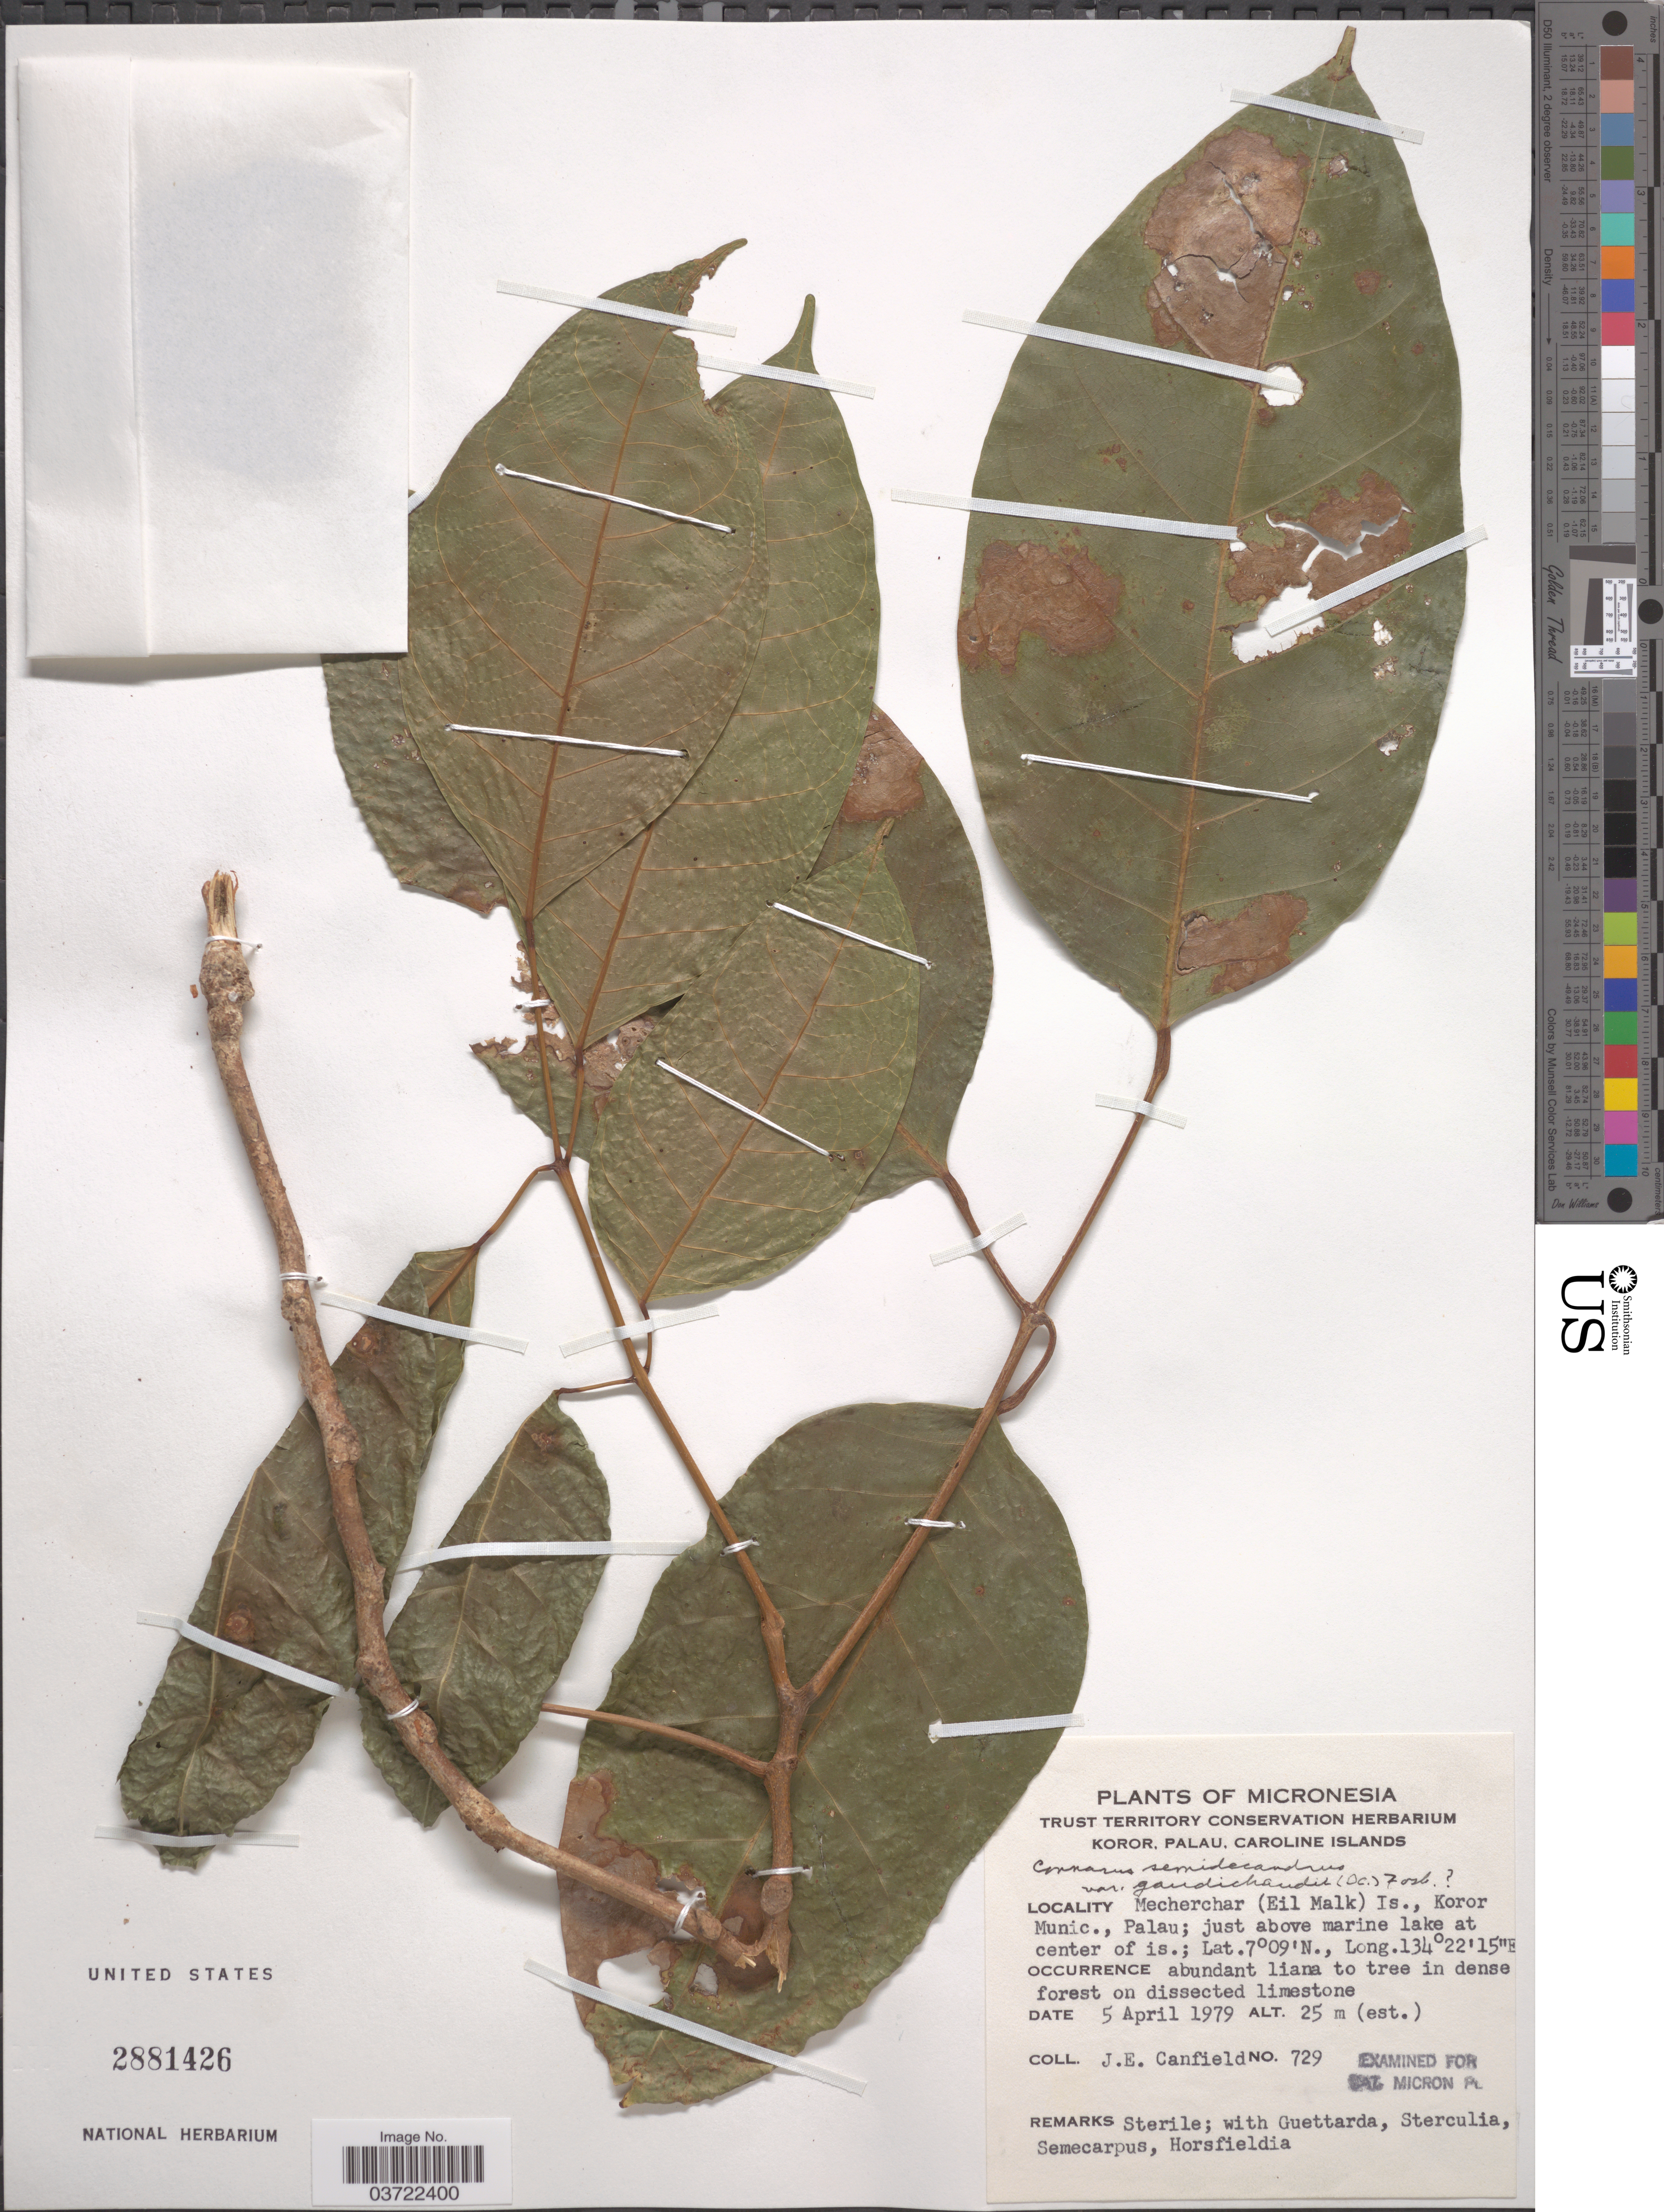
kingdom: Plantae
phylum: Tracheophyta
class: Magnoliopsida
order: Oxalidales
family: Connaraceae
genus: Connarus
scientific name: Connarus semidecandrus var. gaudichaudii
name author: (DC.) Fosberg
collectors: J. E. Canfield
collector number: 729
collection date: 1979-04-05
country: Palau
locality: Micronesia. Mecherchar (Eil Malk) Is., Koror Munic., Palau; just above marine lake at center of is.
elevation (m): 25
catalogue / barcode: US 2881426